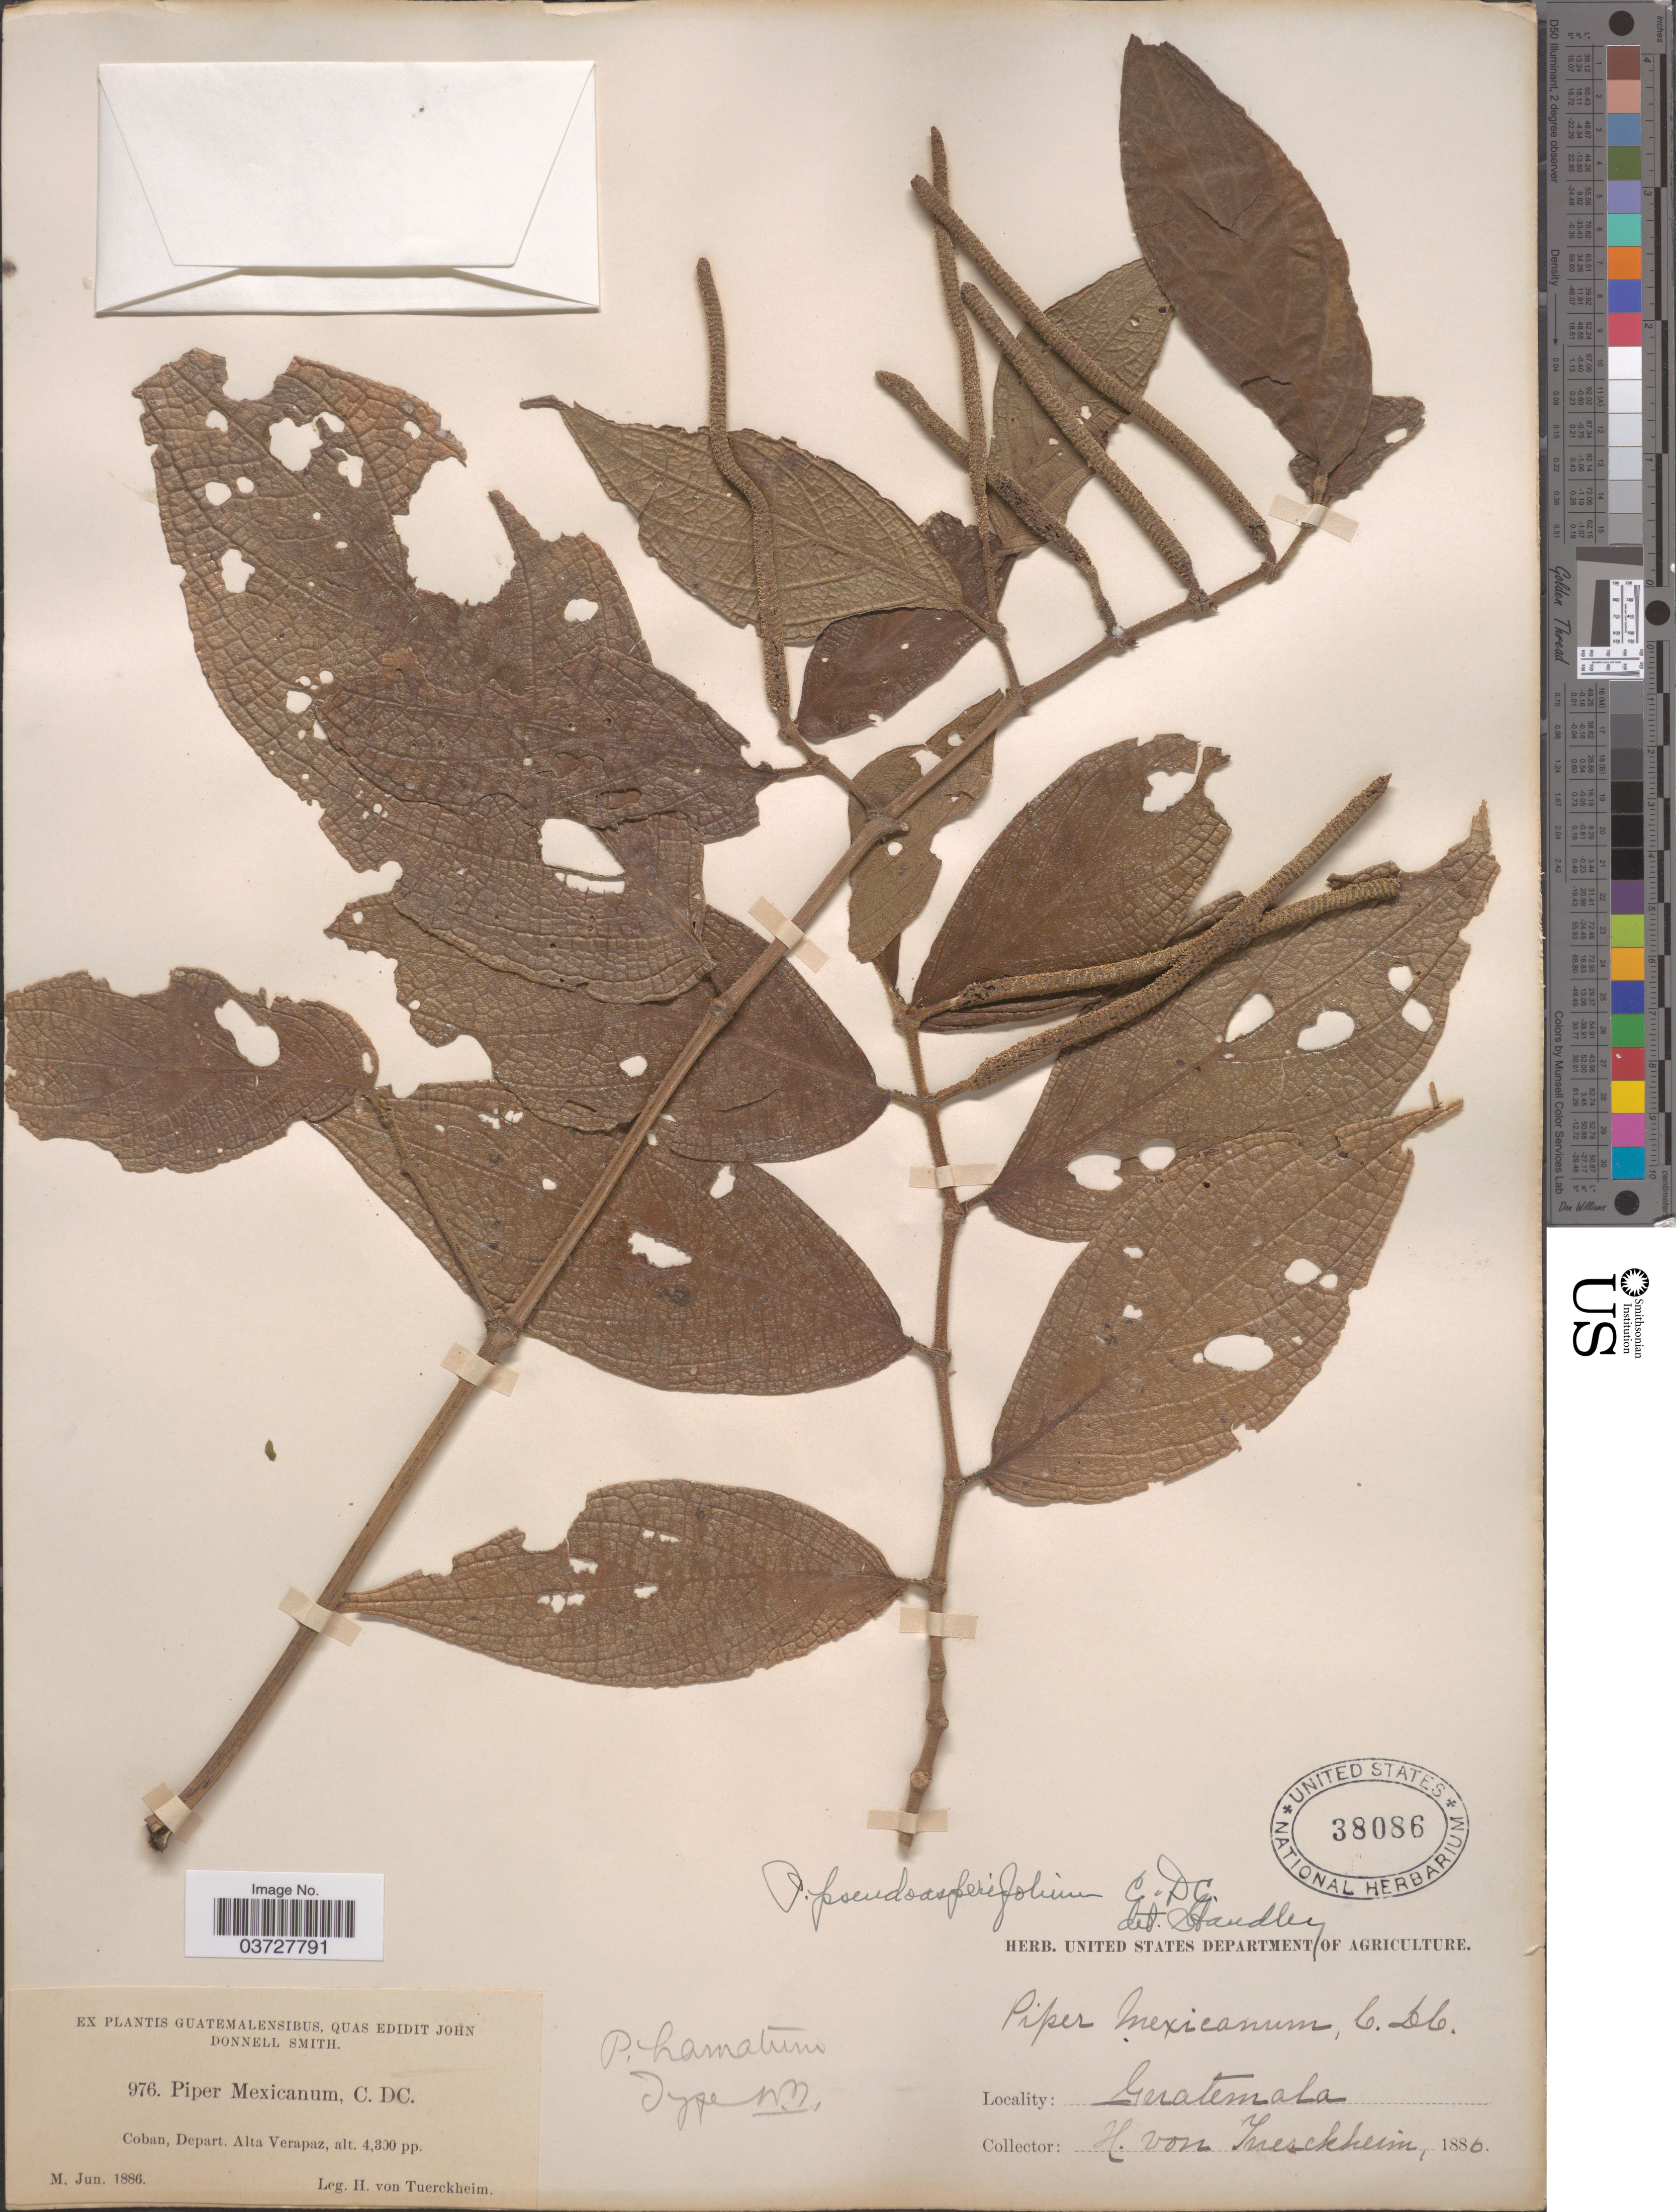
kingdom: Plantae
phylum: Tracheophyta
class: Magnoliopsida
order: Piperales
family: Piperaceae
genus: Piper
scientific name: Piper pseudoasperifolium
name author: C. DC.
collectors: H. von Türckheim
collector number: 976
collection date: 1886-06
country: Guatemala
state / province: Alta Verapaz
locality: Coban, Depart. Alta Verapaz.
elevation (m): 1311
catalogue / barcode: US 38086